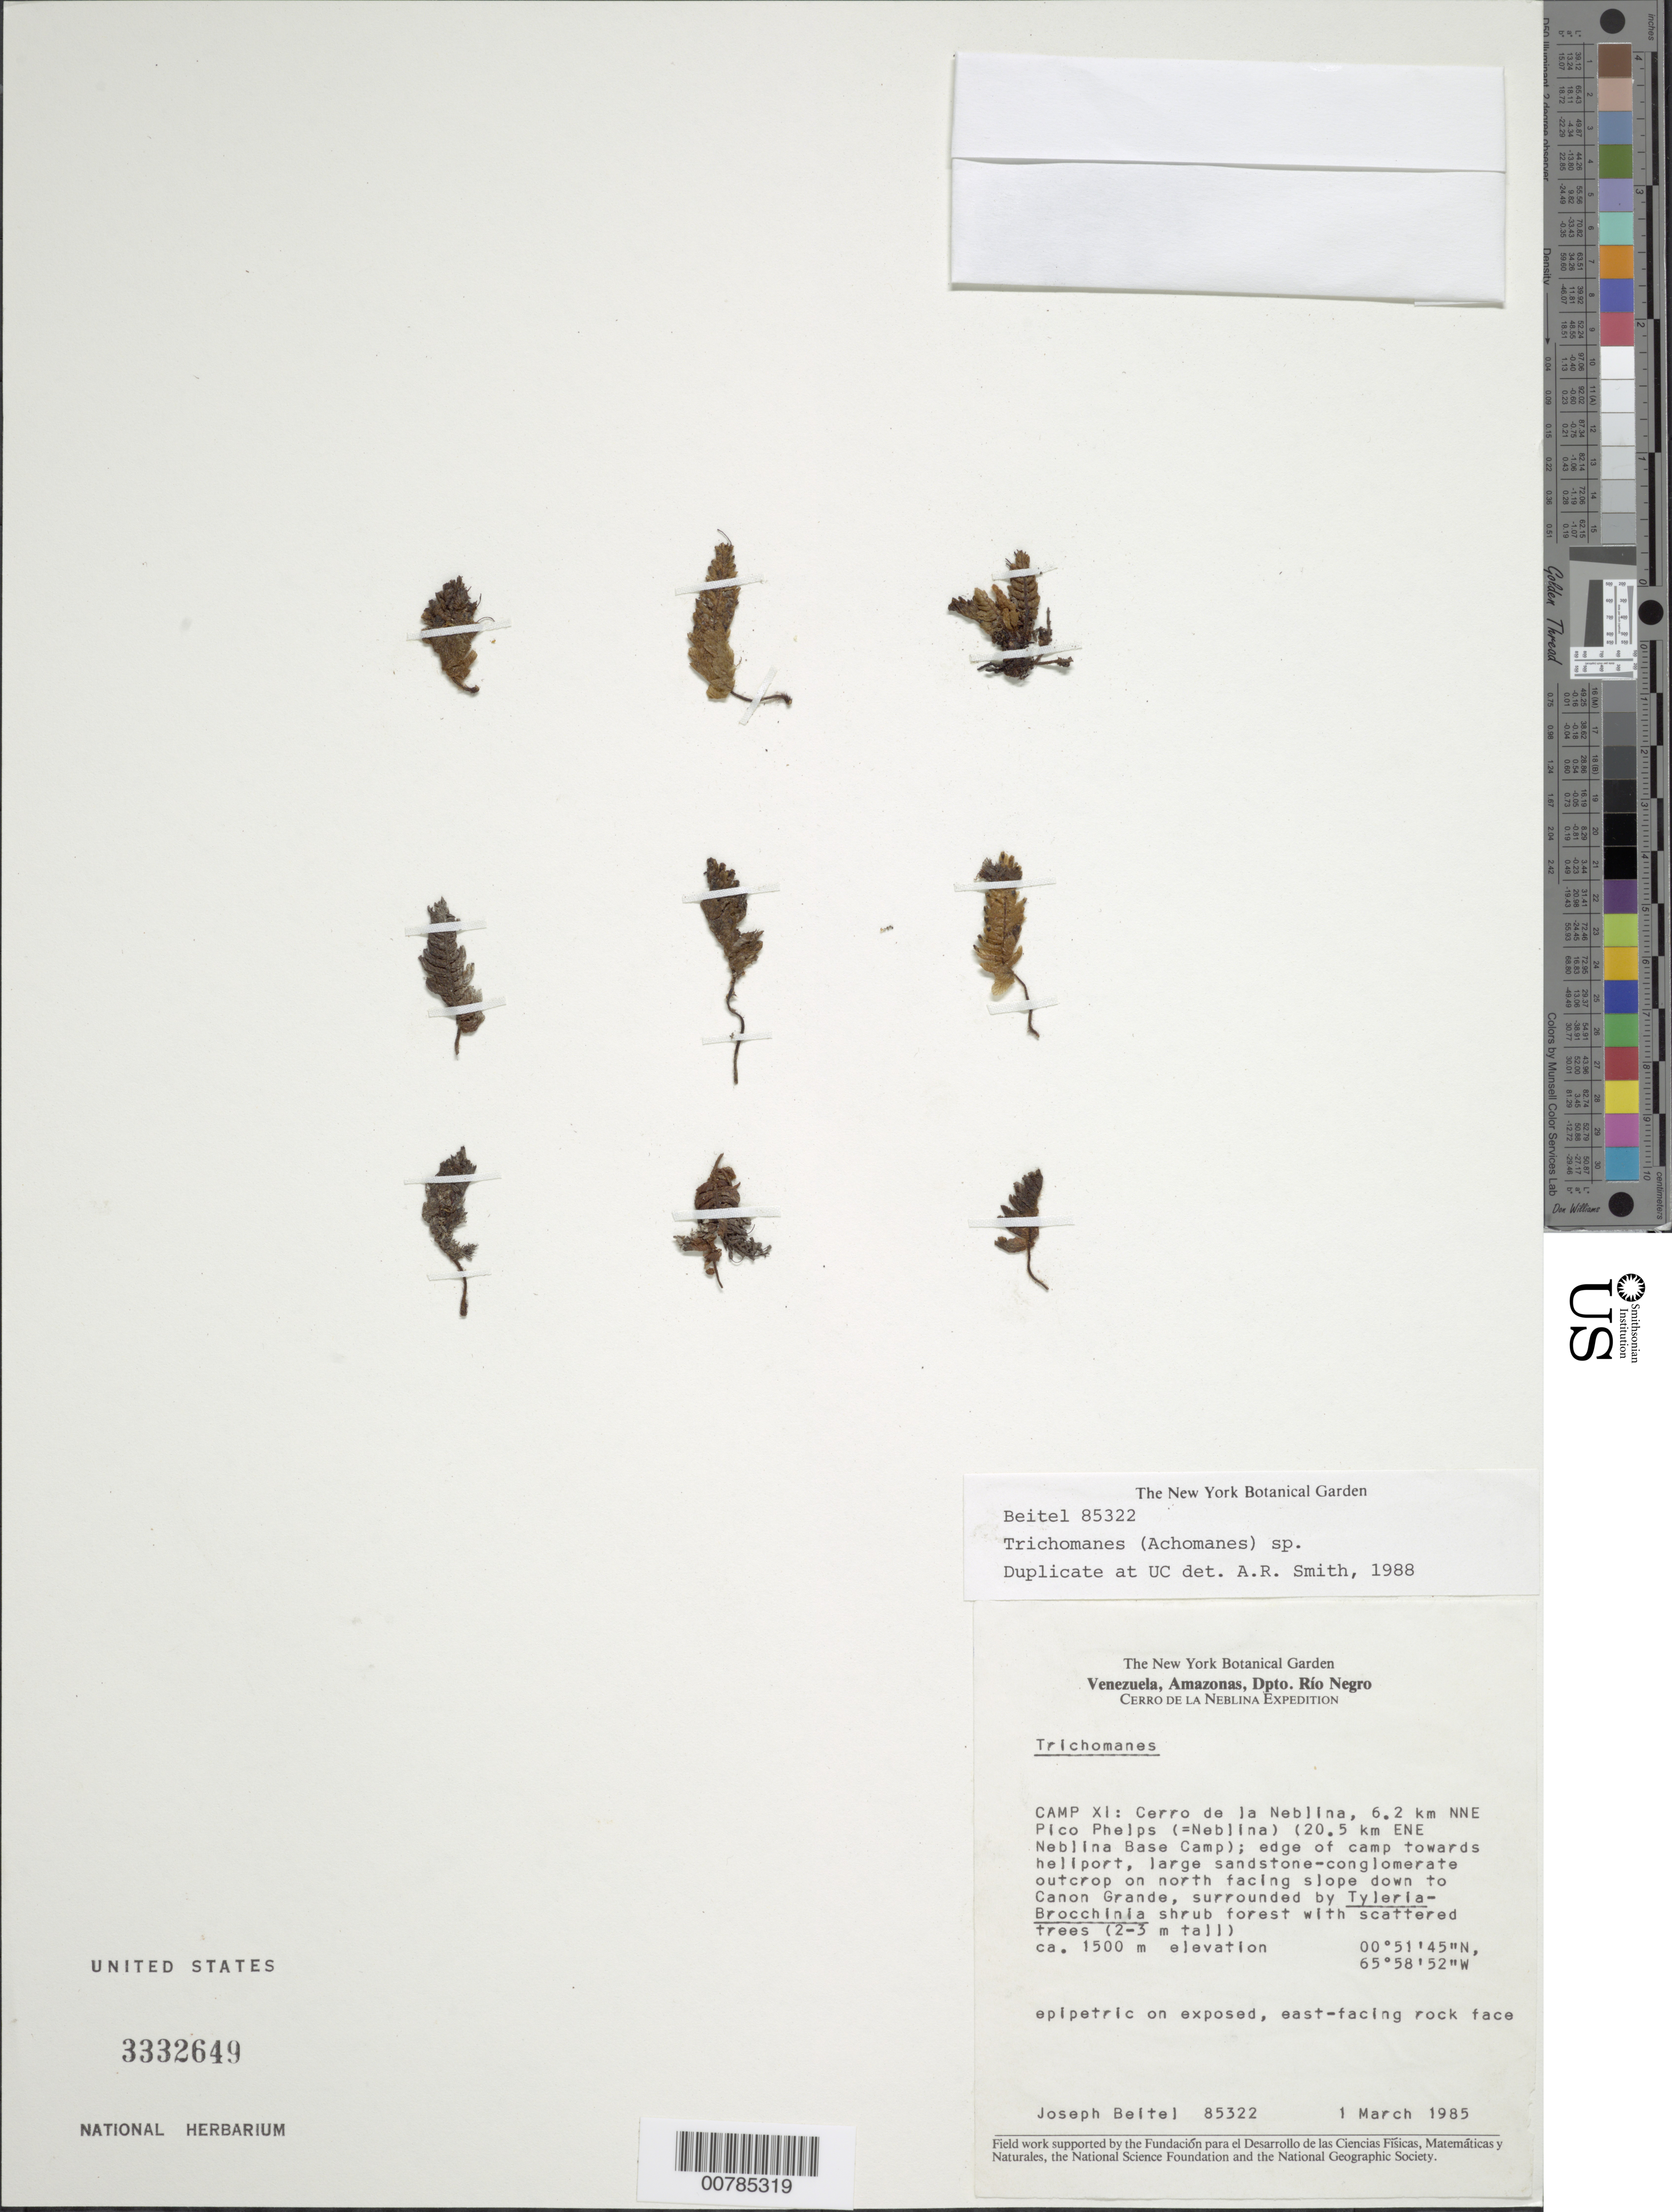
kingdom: Plantae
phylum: Tracheophyta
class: Polypodiopsida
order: Hymenophyllales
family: Hymenophyllaceae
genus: Trichomanes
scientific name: Trichomanes sp.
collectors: J. M. Beitel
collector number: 85322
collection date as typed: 1-Mar-85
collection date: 1985-03-01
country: Venezuela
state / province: Amazonas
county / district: Río Negro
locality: Cerro de la Neblina, Camp XI, 6.2 km NNE Pico Phelps (= Neblina) (20.5 km ENE Neblina Base Camp), along stream (Caño Beiltel) S of camp, running between plateau of camp and steep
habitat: Tyleria-Brocchinia shrub forest with scattered trees (2-3 m tall), on exposed, east-facing rock face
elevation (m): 1500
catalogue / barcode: US 3332649